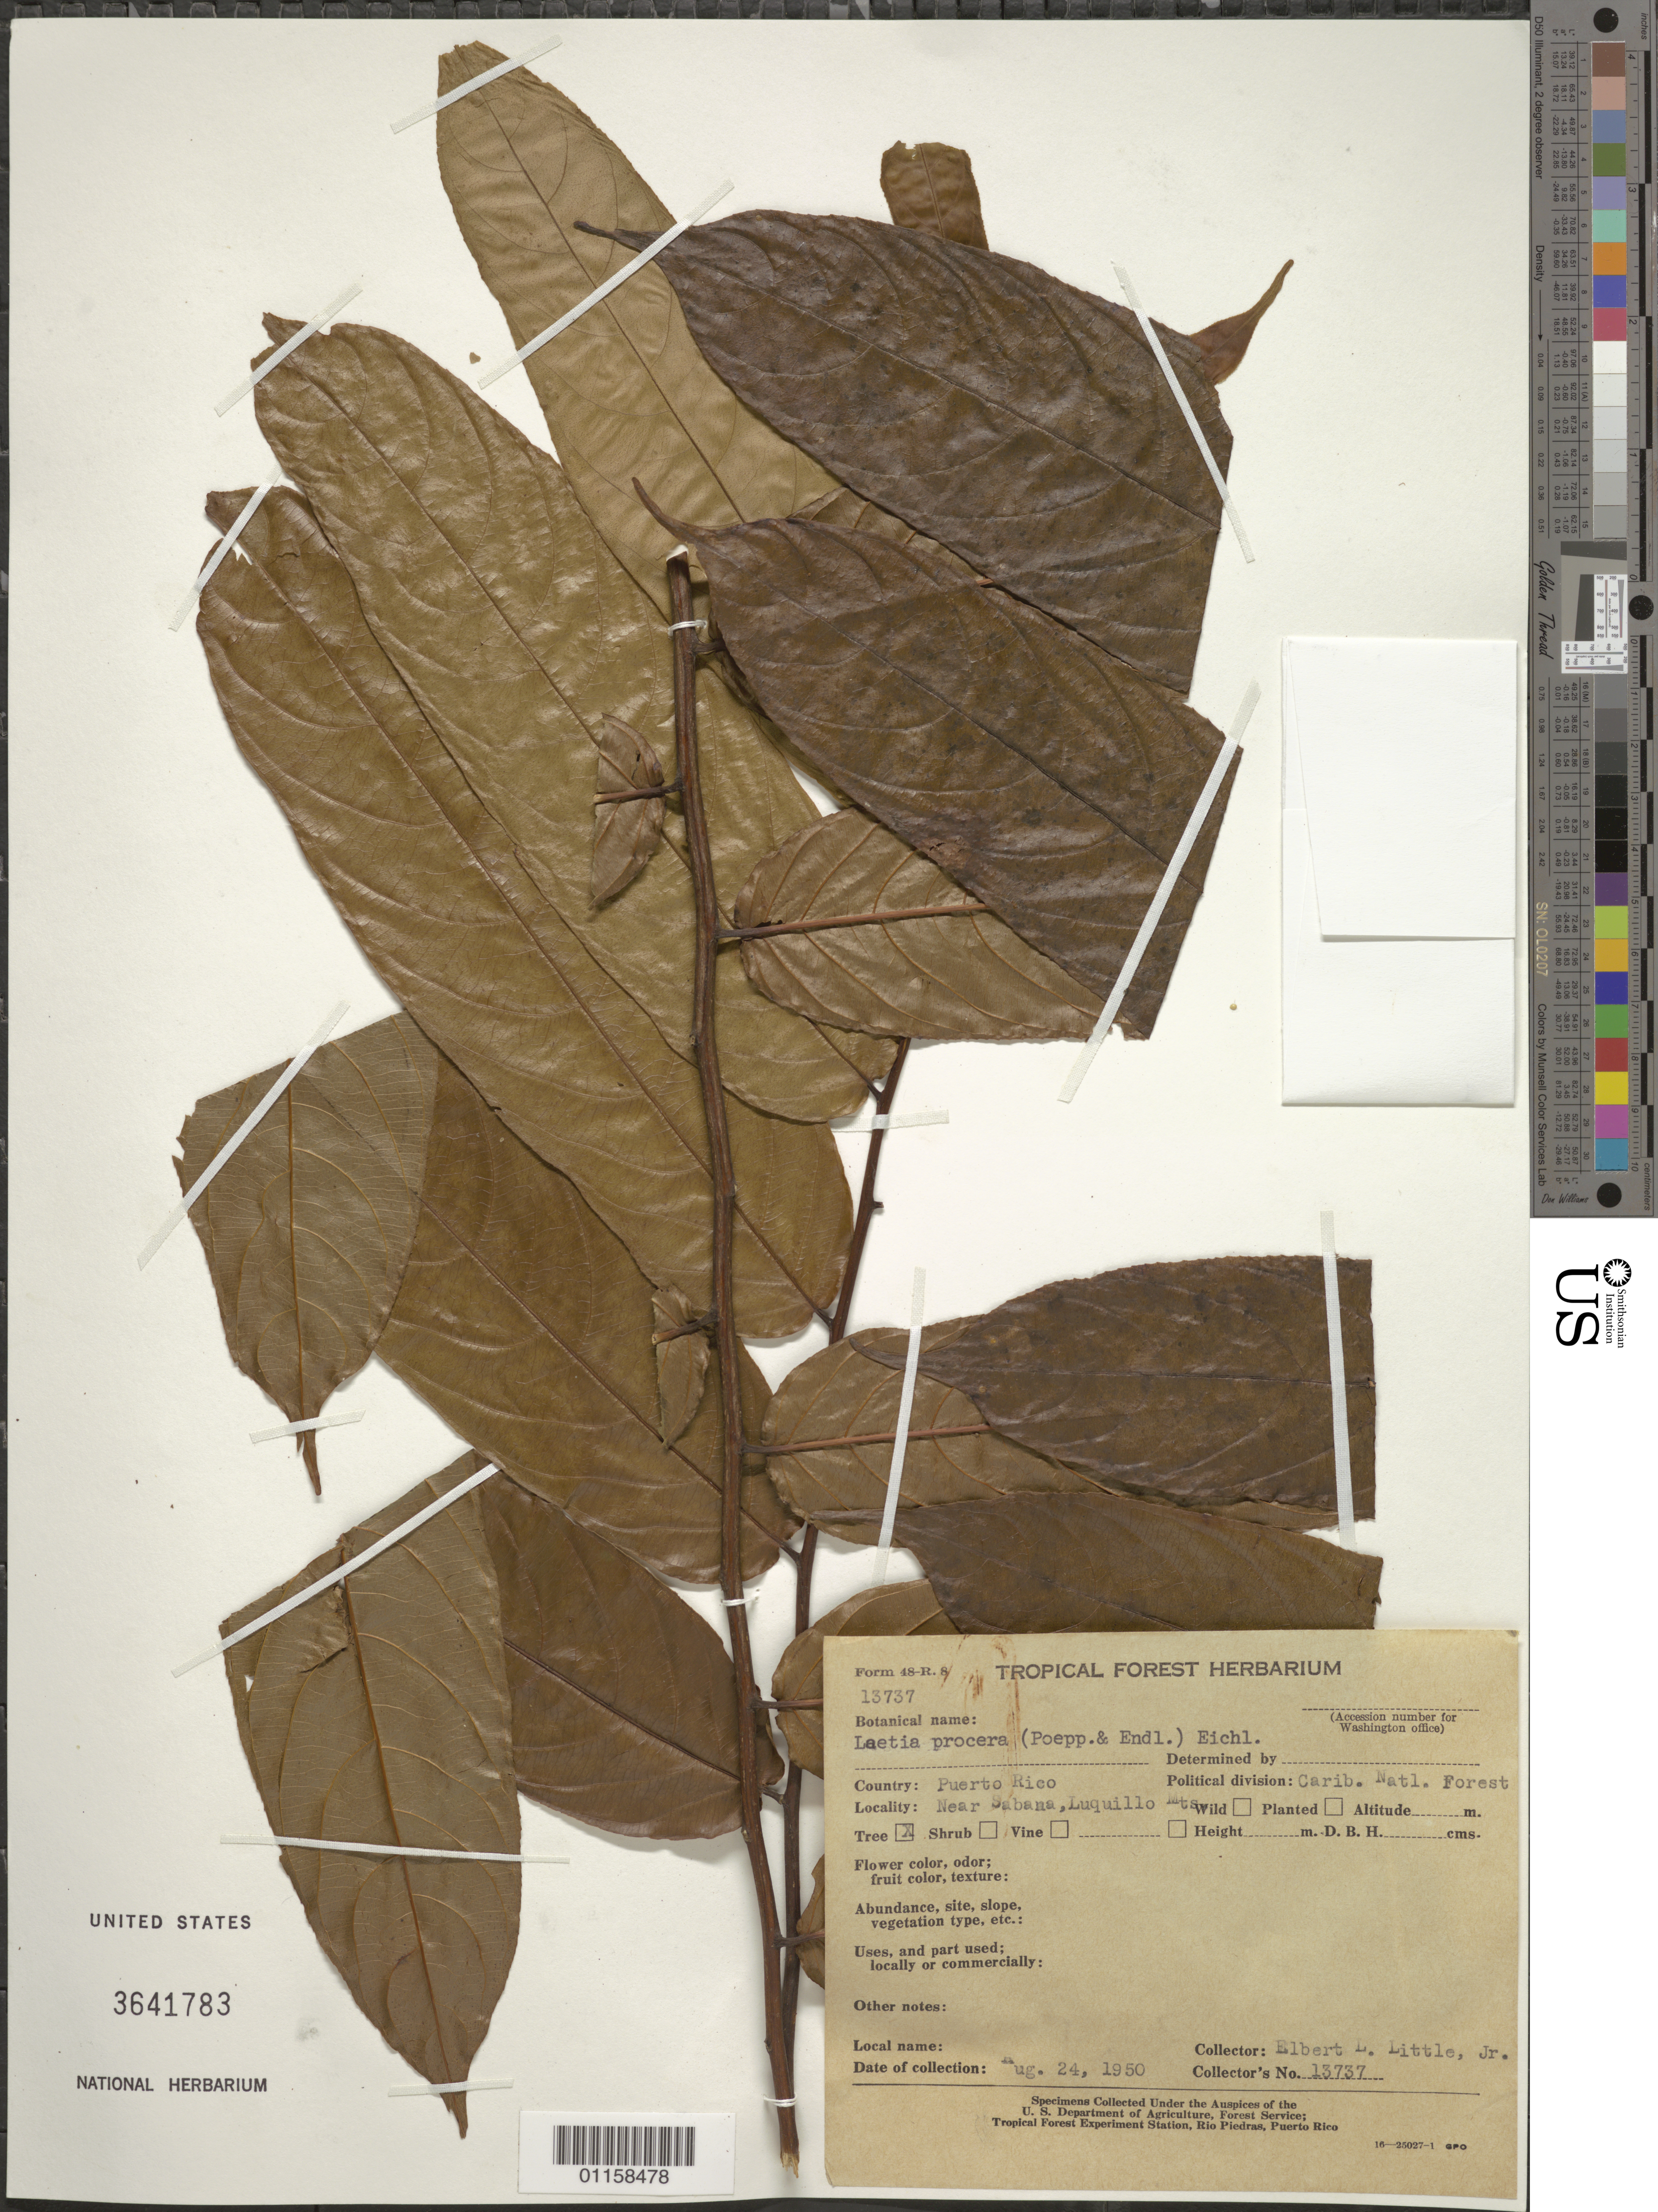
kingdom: Plantae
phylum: Tracheophyta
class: Magnoliopsida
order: Malpighiales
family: Salicaceae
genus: Laetia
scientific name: Laetia procera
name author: (Poepp.) Eichler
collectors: E. L. Little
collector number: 13737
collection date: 1950-08-24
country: Puerto Rico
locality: Carib. Nat'l. Forest, Luquillo Mts., near Sabana.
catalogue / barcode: US 3641783